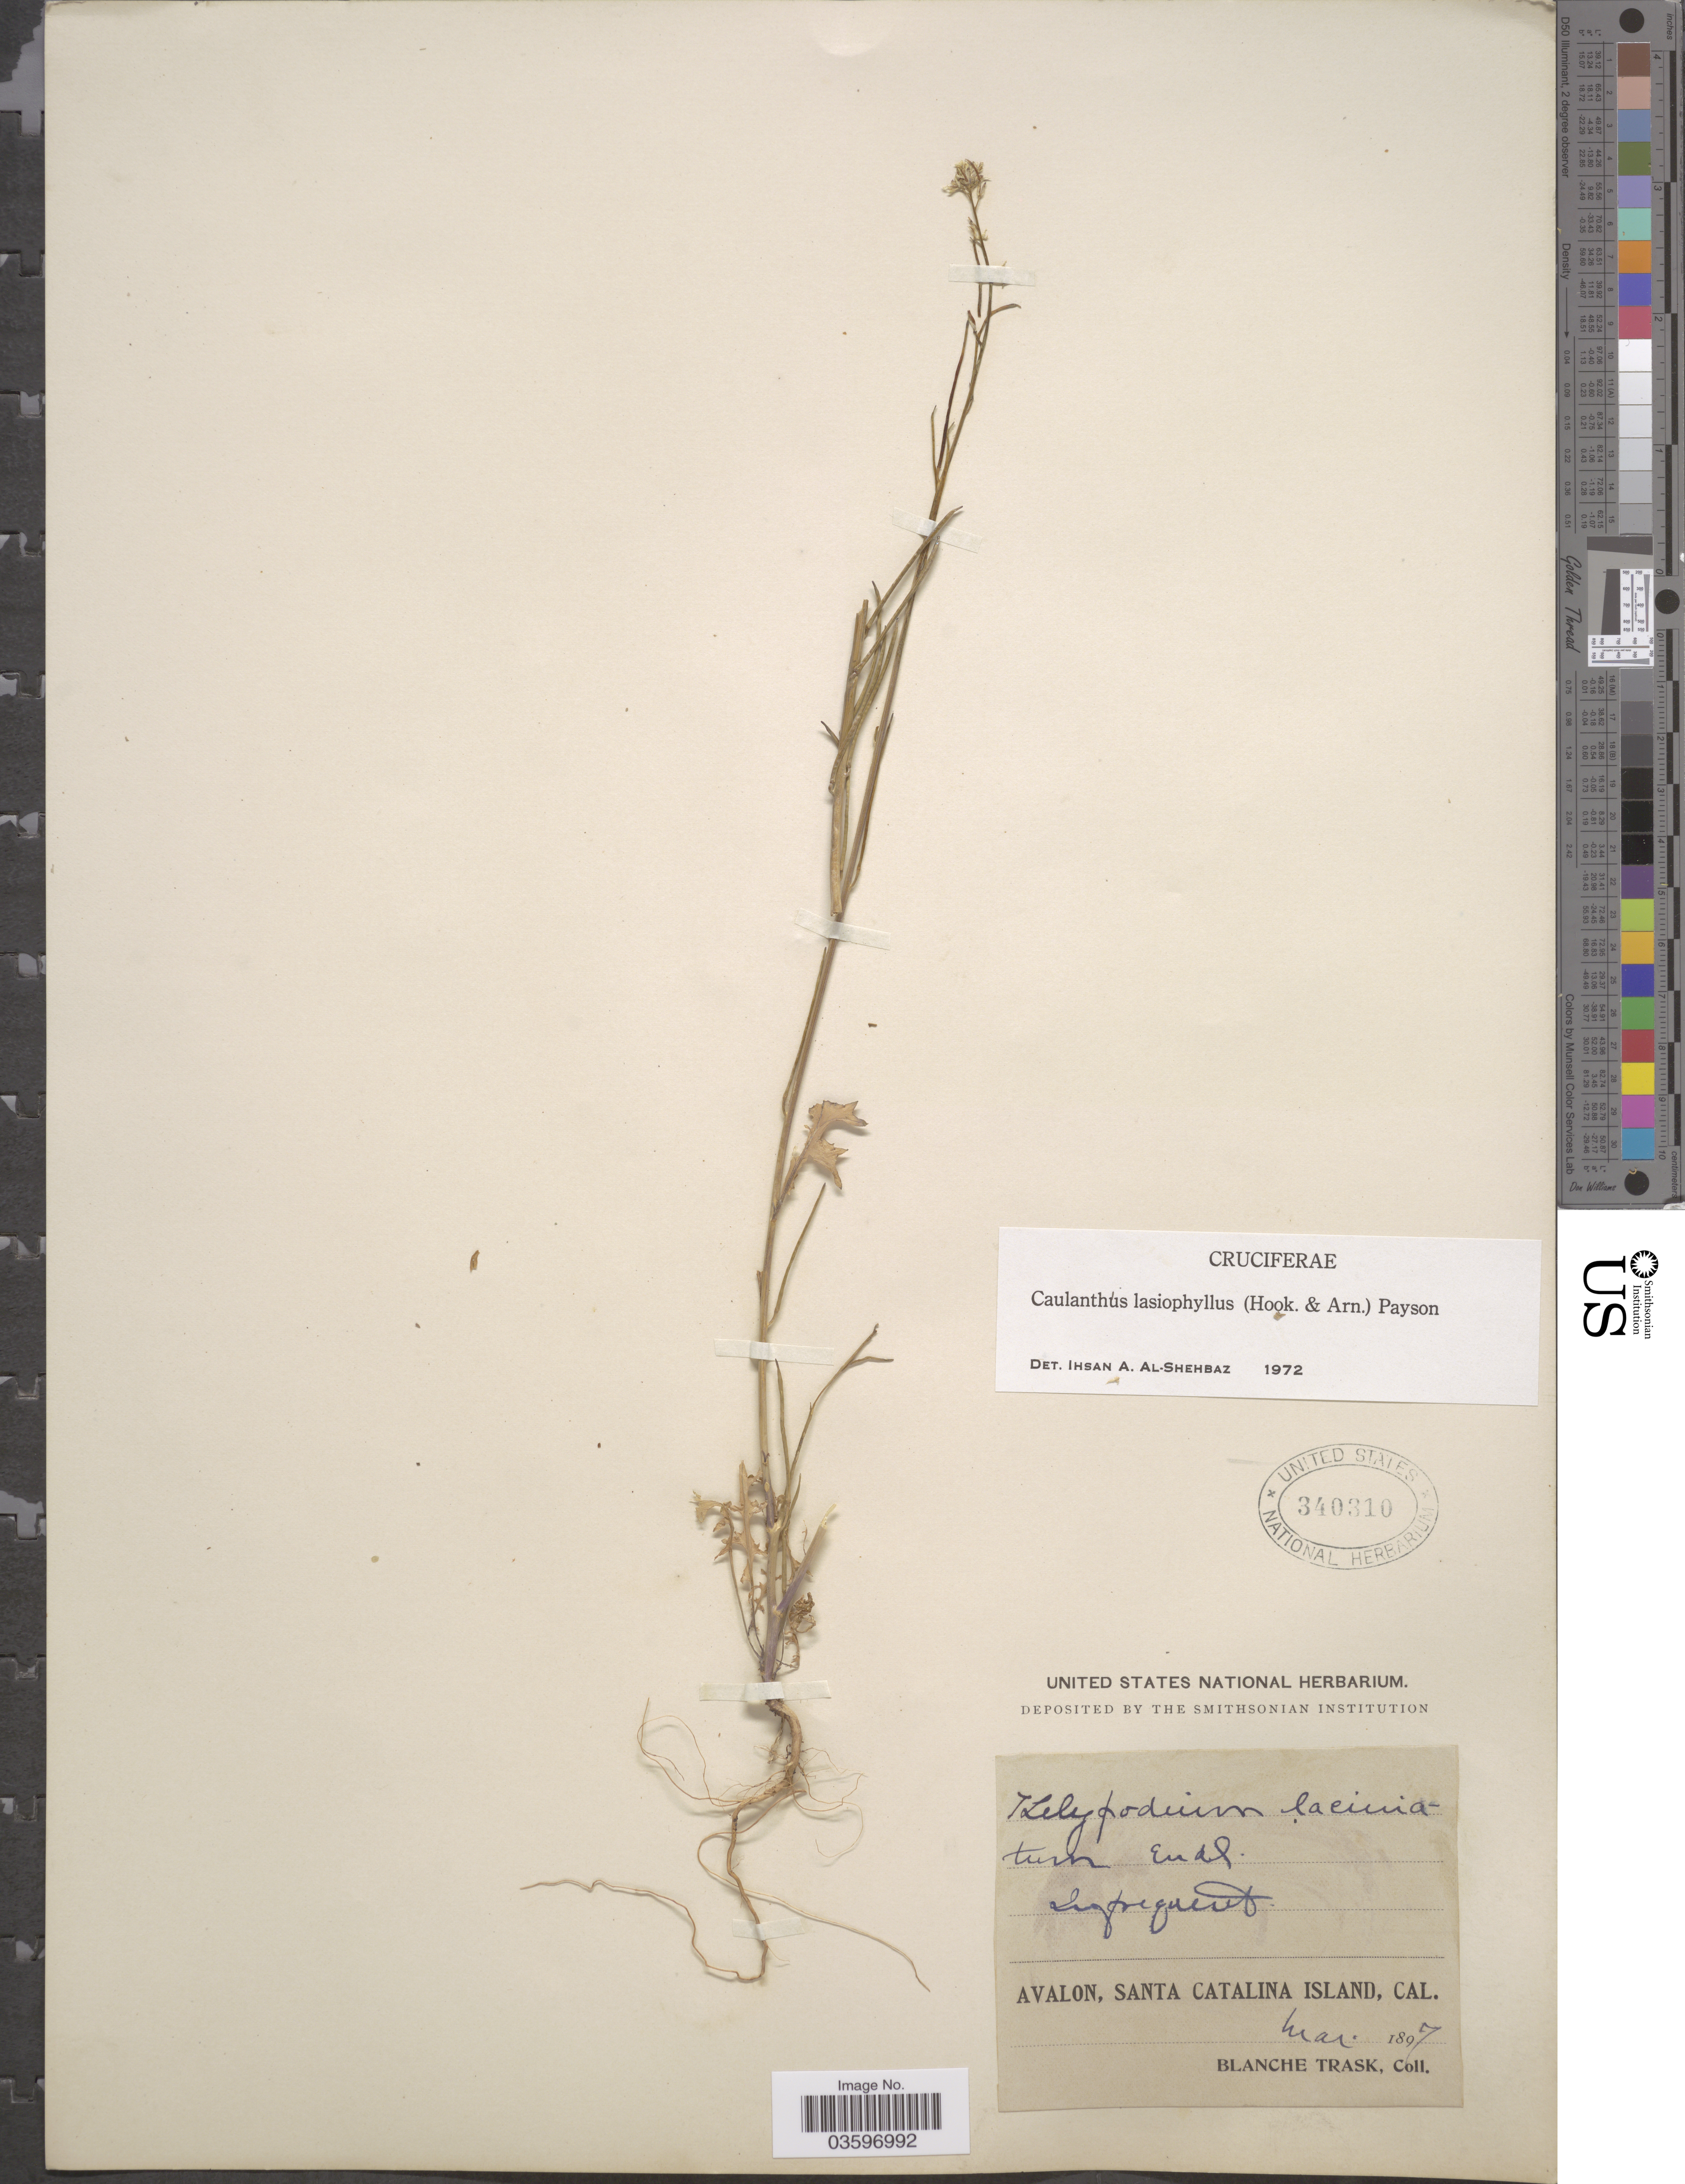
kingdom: Plantae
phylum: Tracheophyta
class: Magnoliopsida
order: Brassicales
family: Brassicaceae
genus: Caulanthus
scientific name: Caulanthus lasiophyllus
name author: (Hook. & Arn.) Payson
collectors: B. Trask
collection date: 1897-03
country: United States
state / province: California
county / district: Los Angeles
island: Santa Catalina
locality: Avalon, Santa Catalina Island.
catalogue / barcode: US 340310